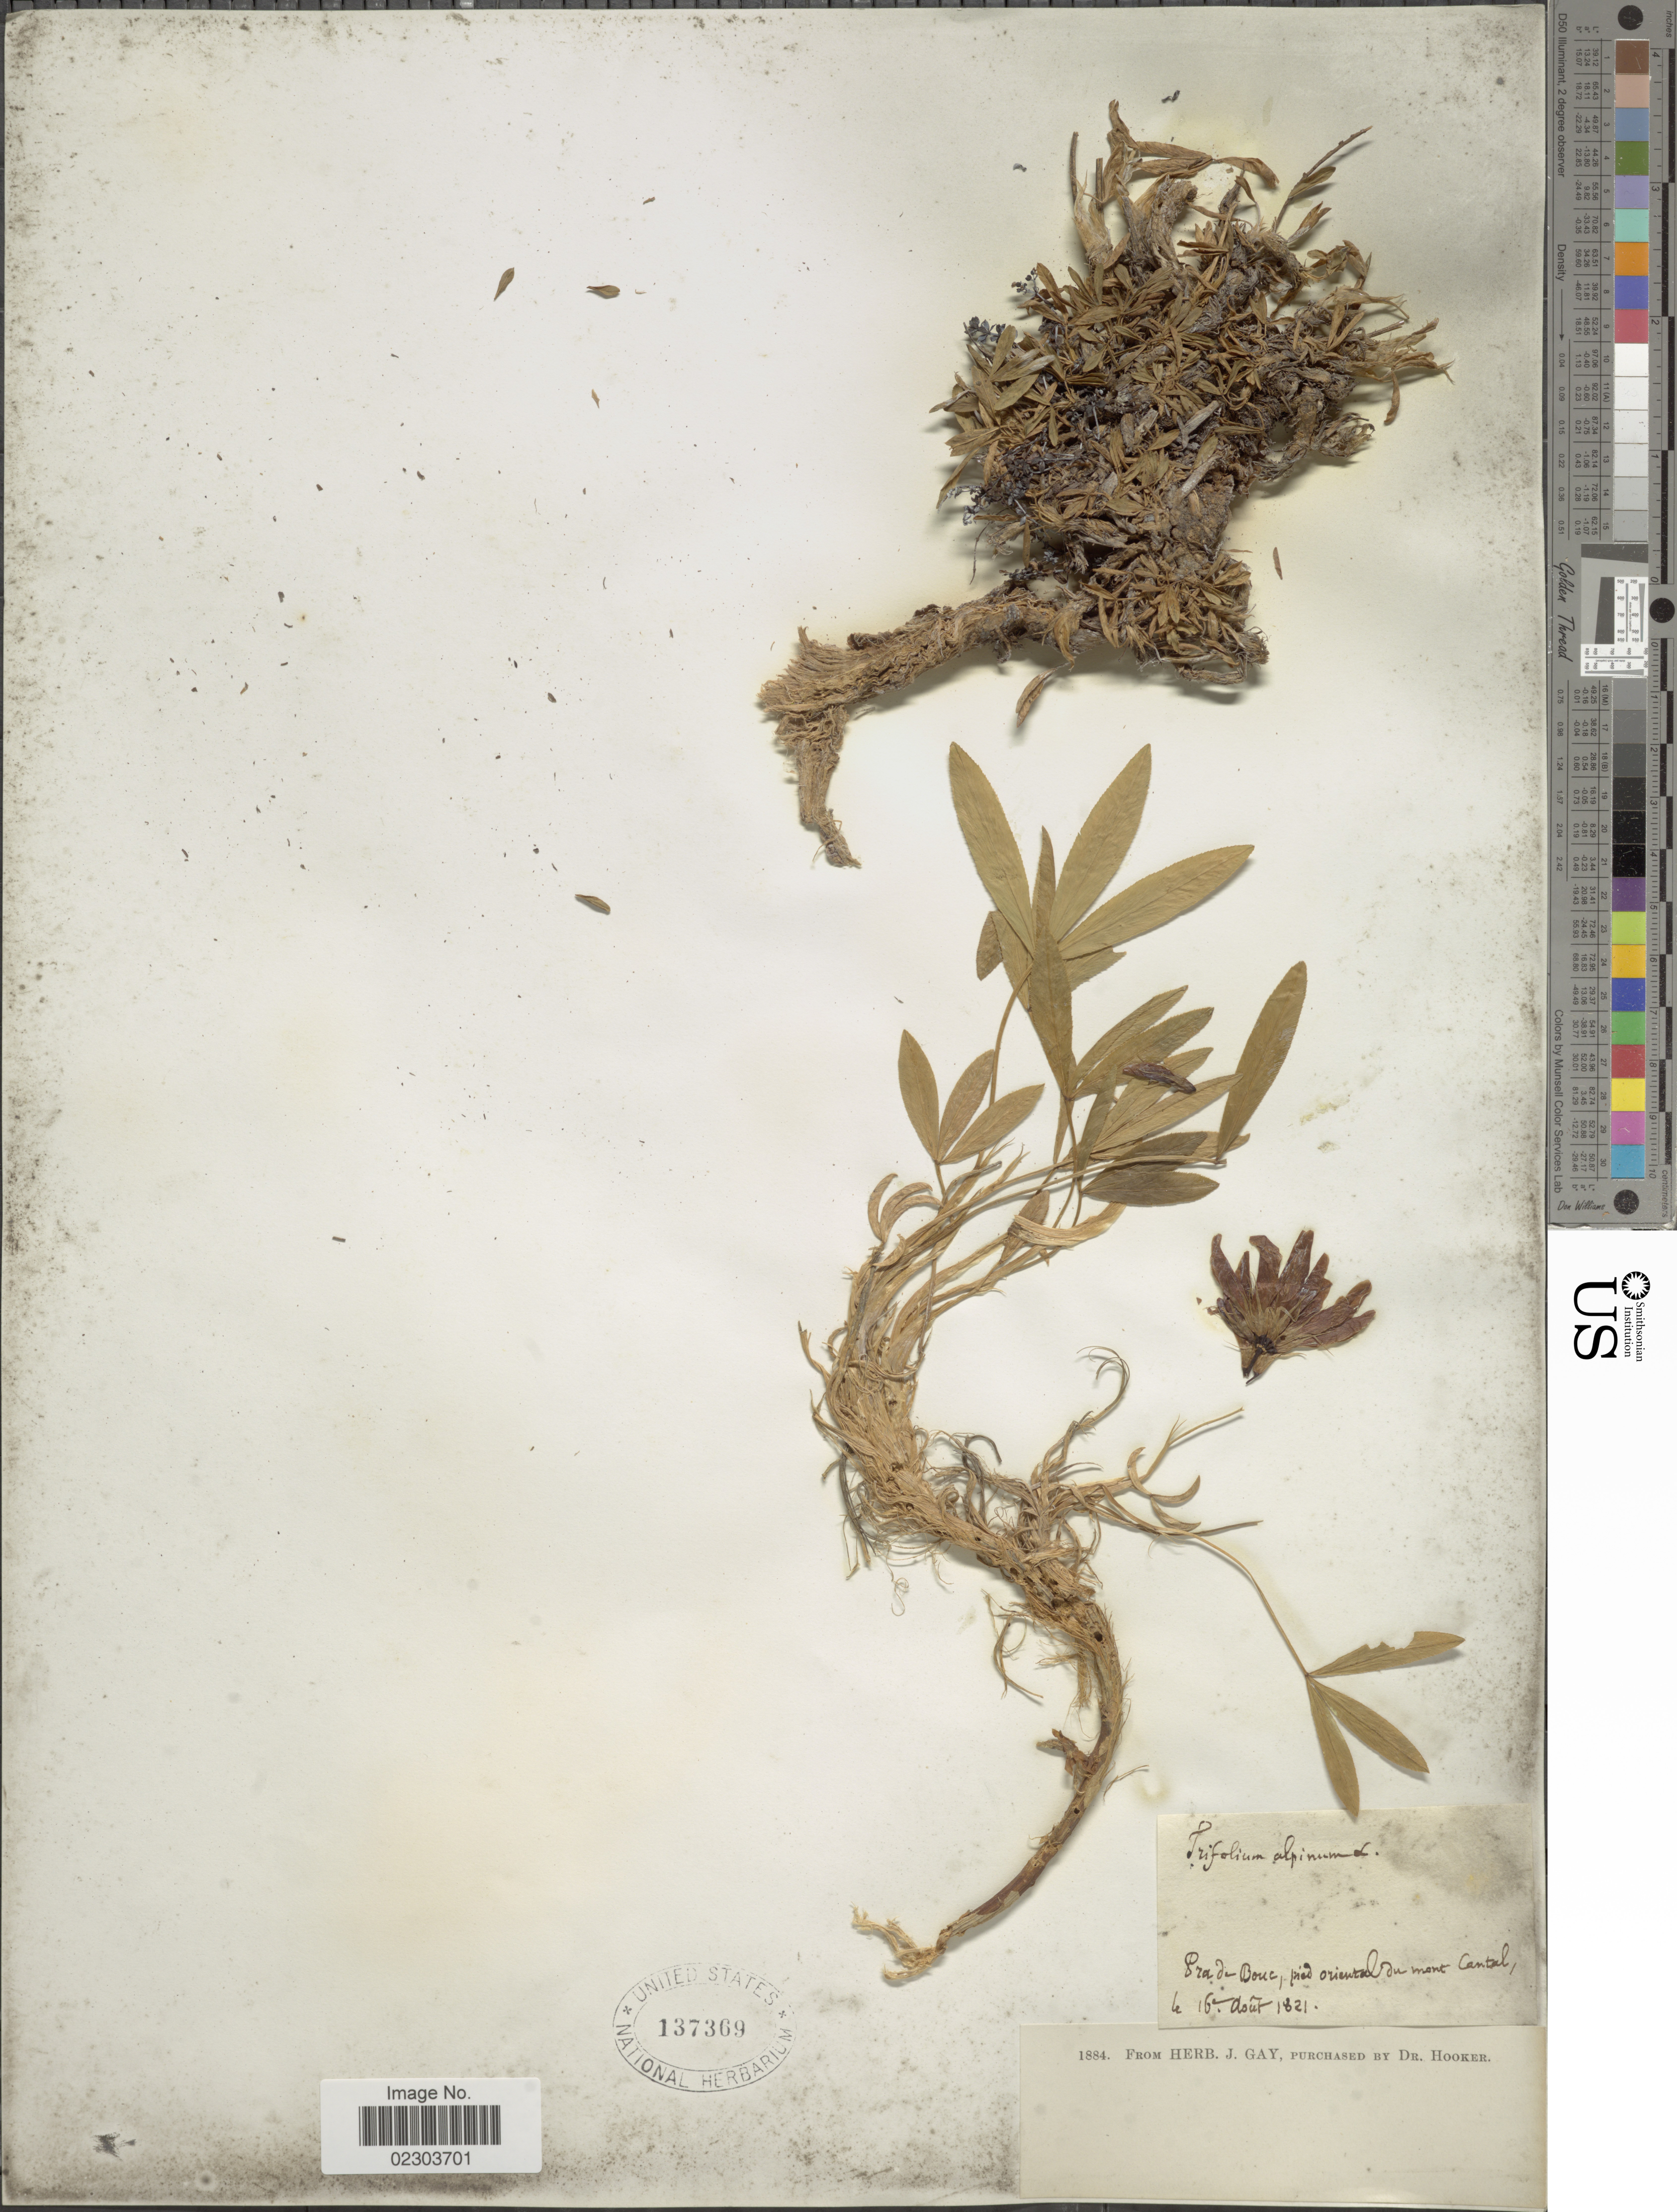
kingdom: Plantae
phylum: Tracheophyta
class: Magnoliopsida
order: Fabales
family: Fabaceae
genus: Trifolium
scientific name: Trifolium alpinum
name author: L.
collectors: ex herb. J. Gay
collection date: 1821-08-16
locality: Prada Bouc, pres oriental du mont Central [interpreted]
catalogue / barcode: US 137369